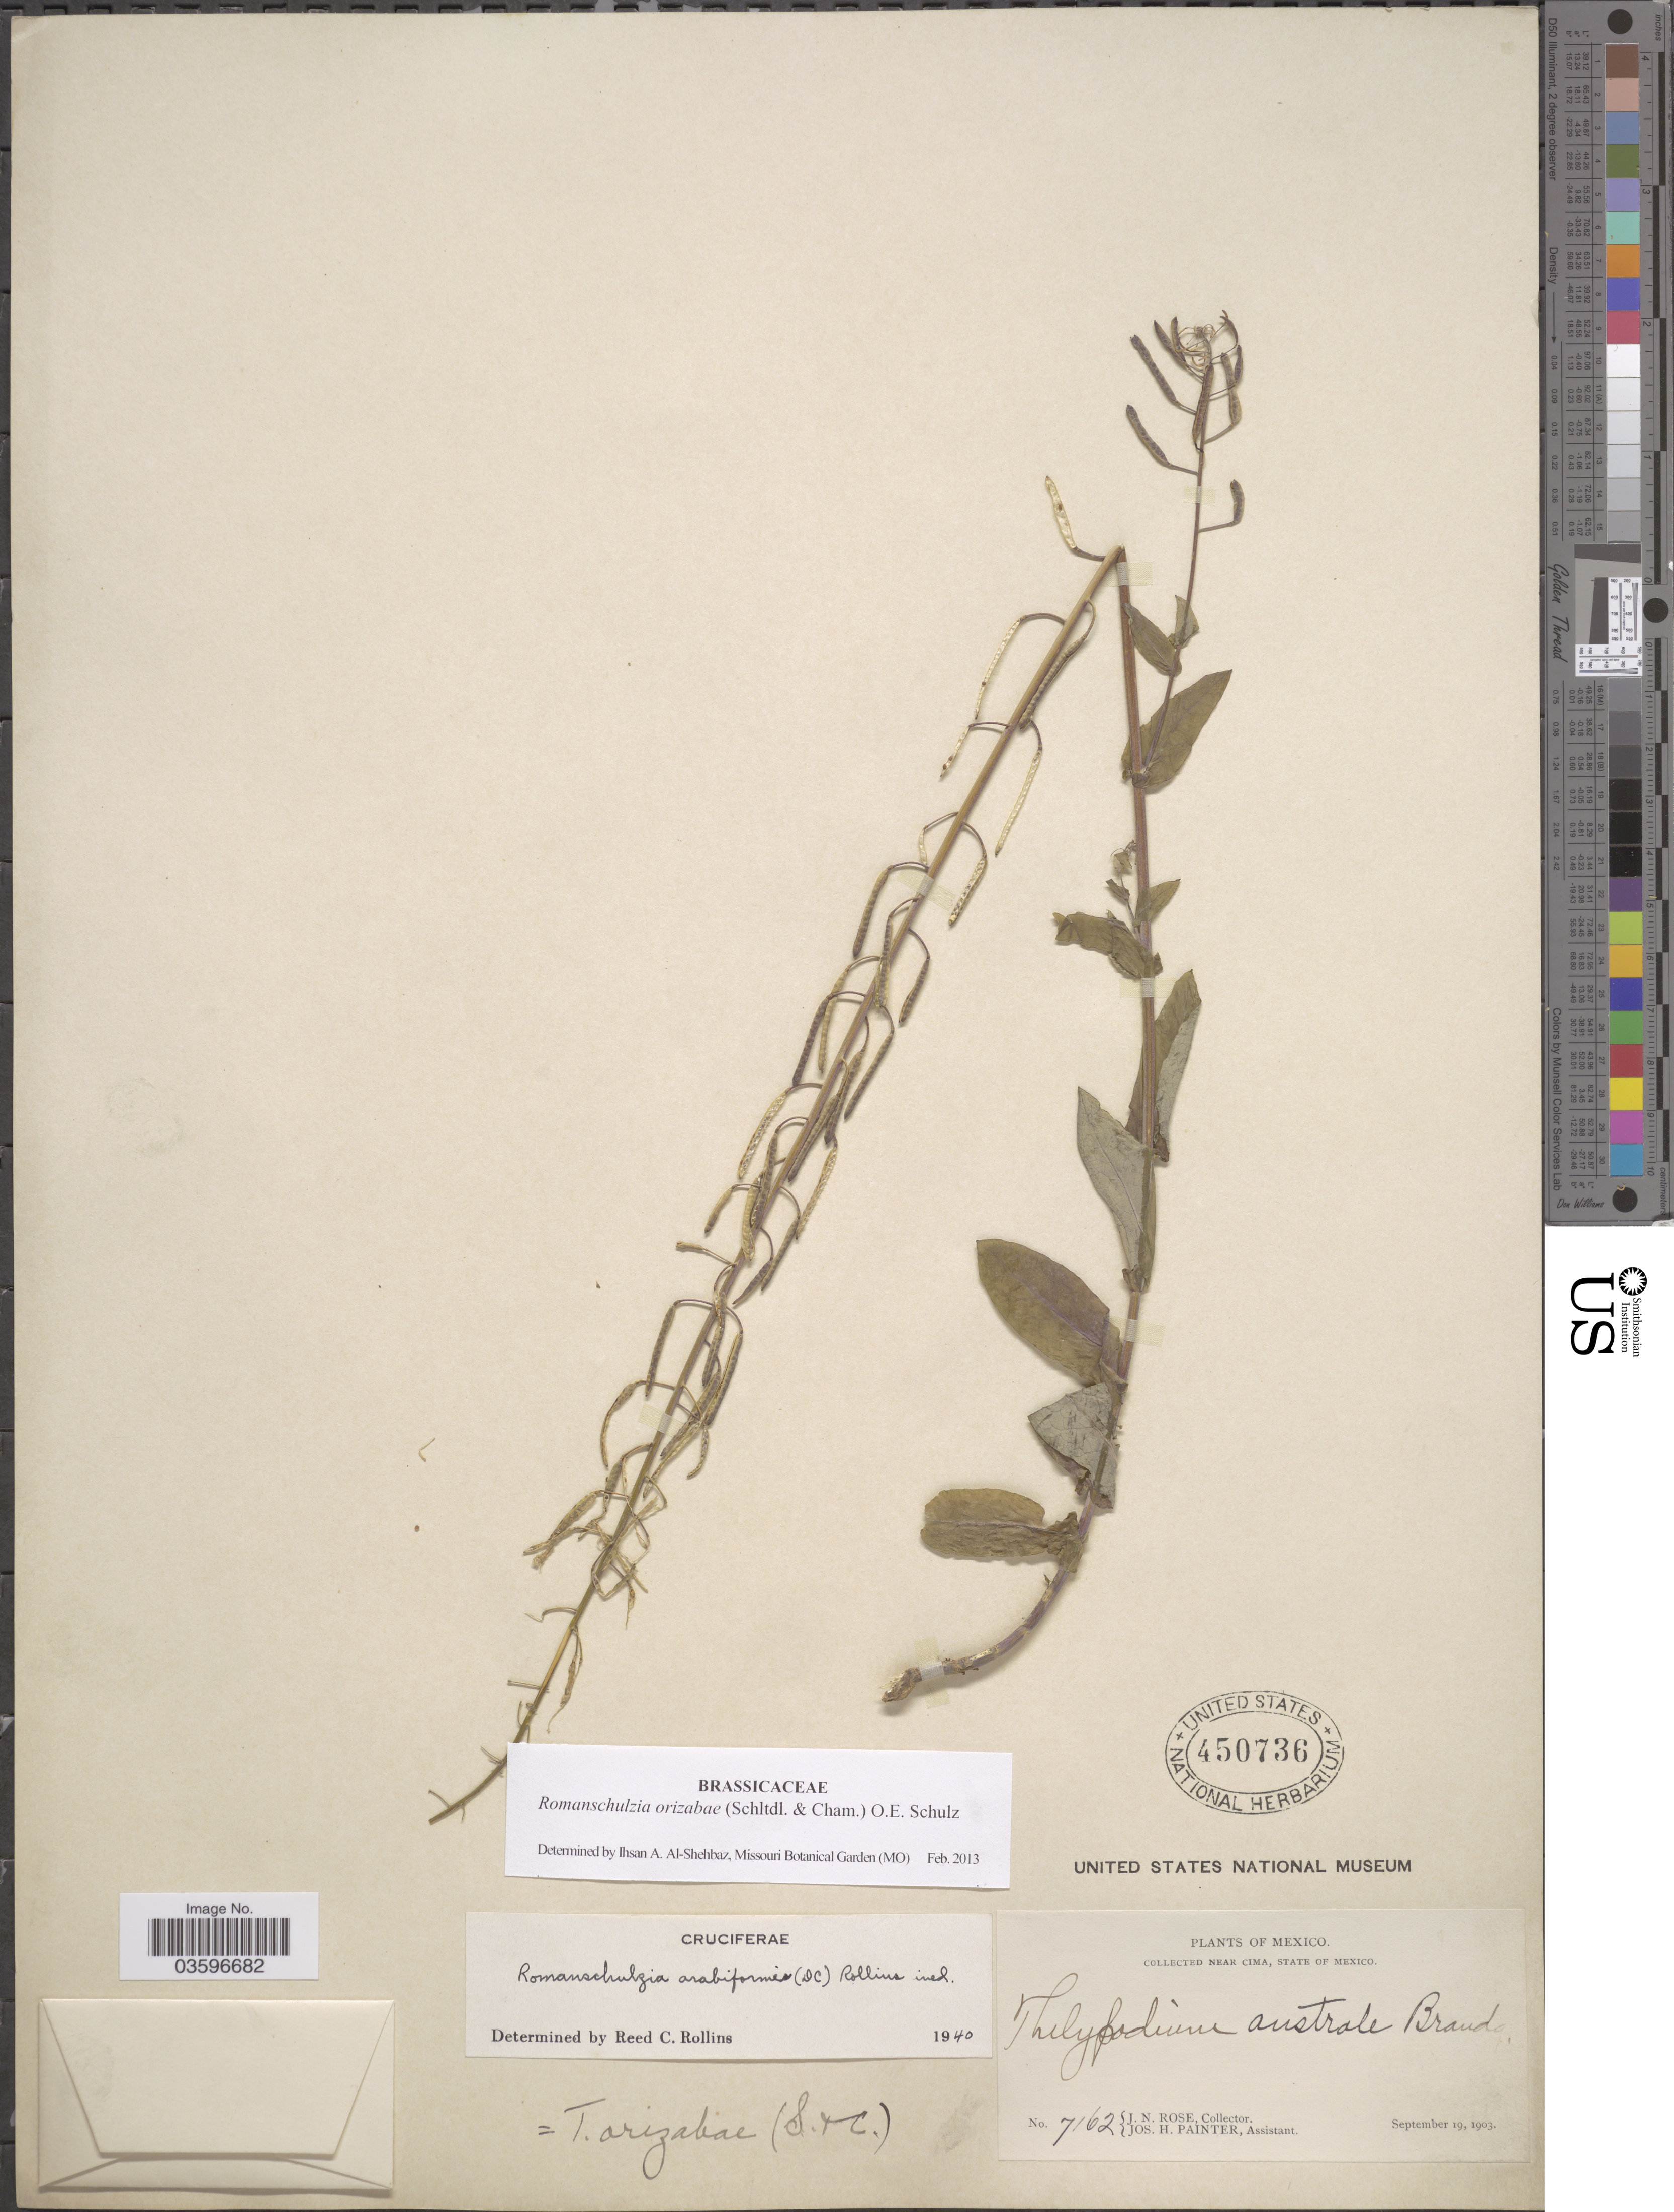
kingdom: Plantae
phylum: Tracheophyta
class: Magnoliopsida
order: Brassicales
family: Brassicaceae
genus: Romanschulzia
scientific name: Romanschulzia orizabae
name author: (Schltdl. & Cham.) O.E. Schulz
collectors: J. N. Rose & J. H. Painter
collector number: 7162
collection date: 1903-09-19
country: Mexico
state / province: México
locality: Near Cima.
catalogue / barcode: US 450736